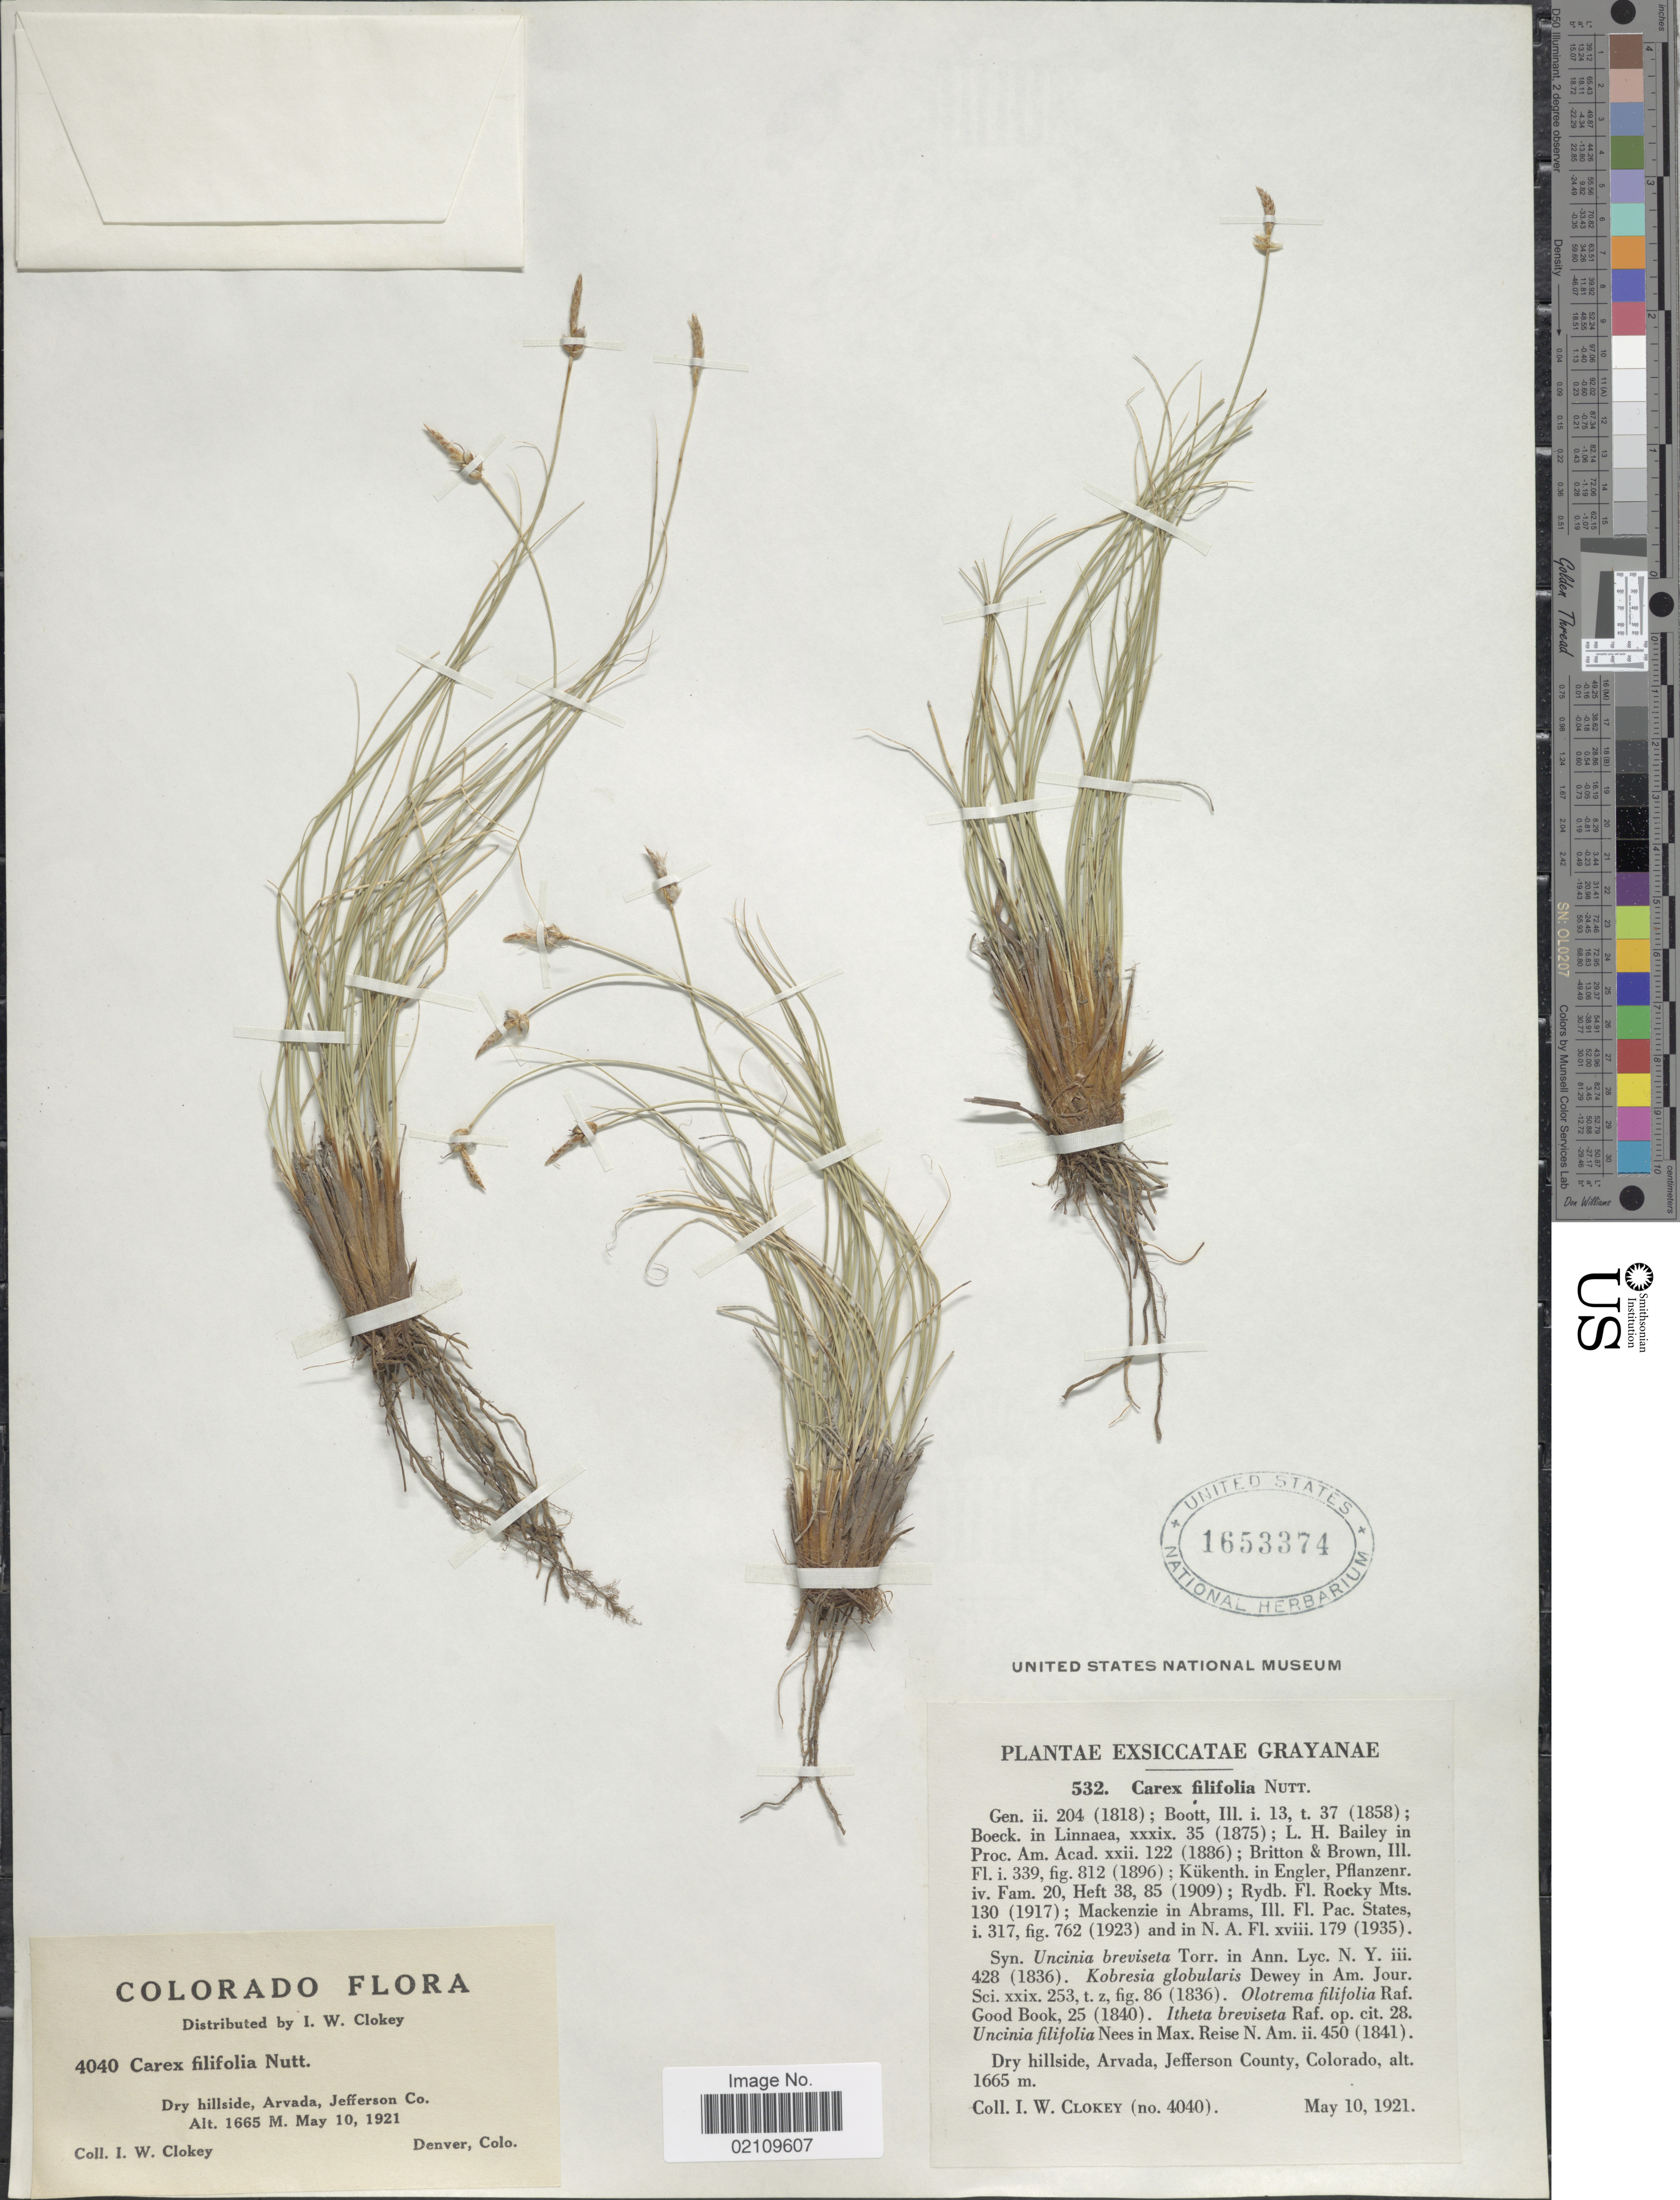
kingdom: Plantae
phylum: Tracheophyta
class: Liliopsida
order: Poales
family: Cyperaceae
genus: Carex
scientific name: Carex filifolia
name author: Nutt.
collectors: I. W. Clokey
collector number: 4040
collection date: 1921-05-10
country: United States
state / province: Colorado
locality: Dry hillside, Arvada, Jefferson Co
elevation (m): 1665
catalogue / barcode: US 1653374